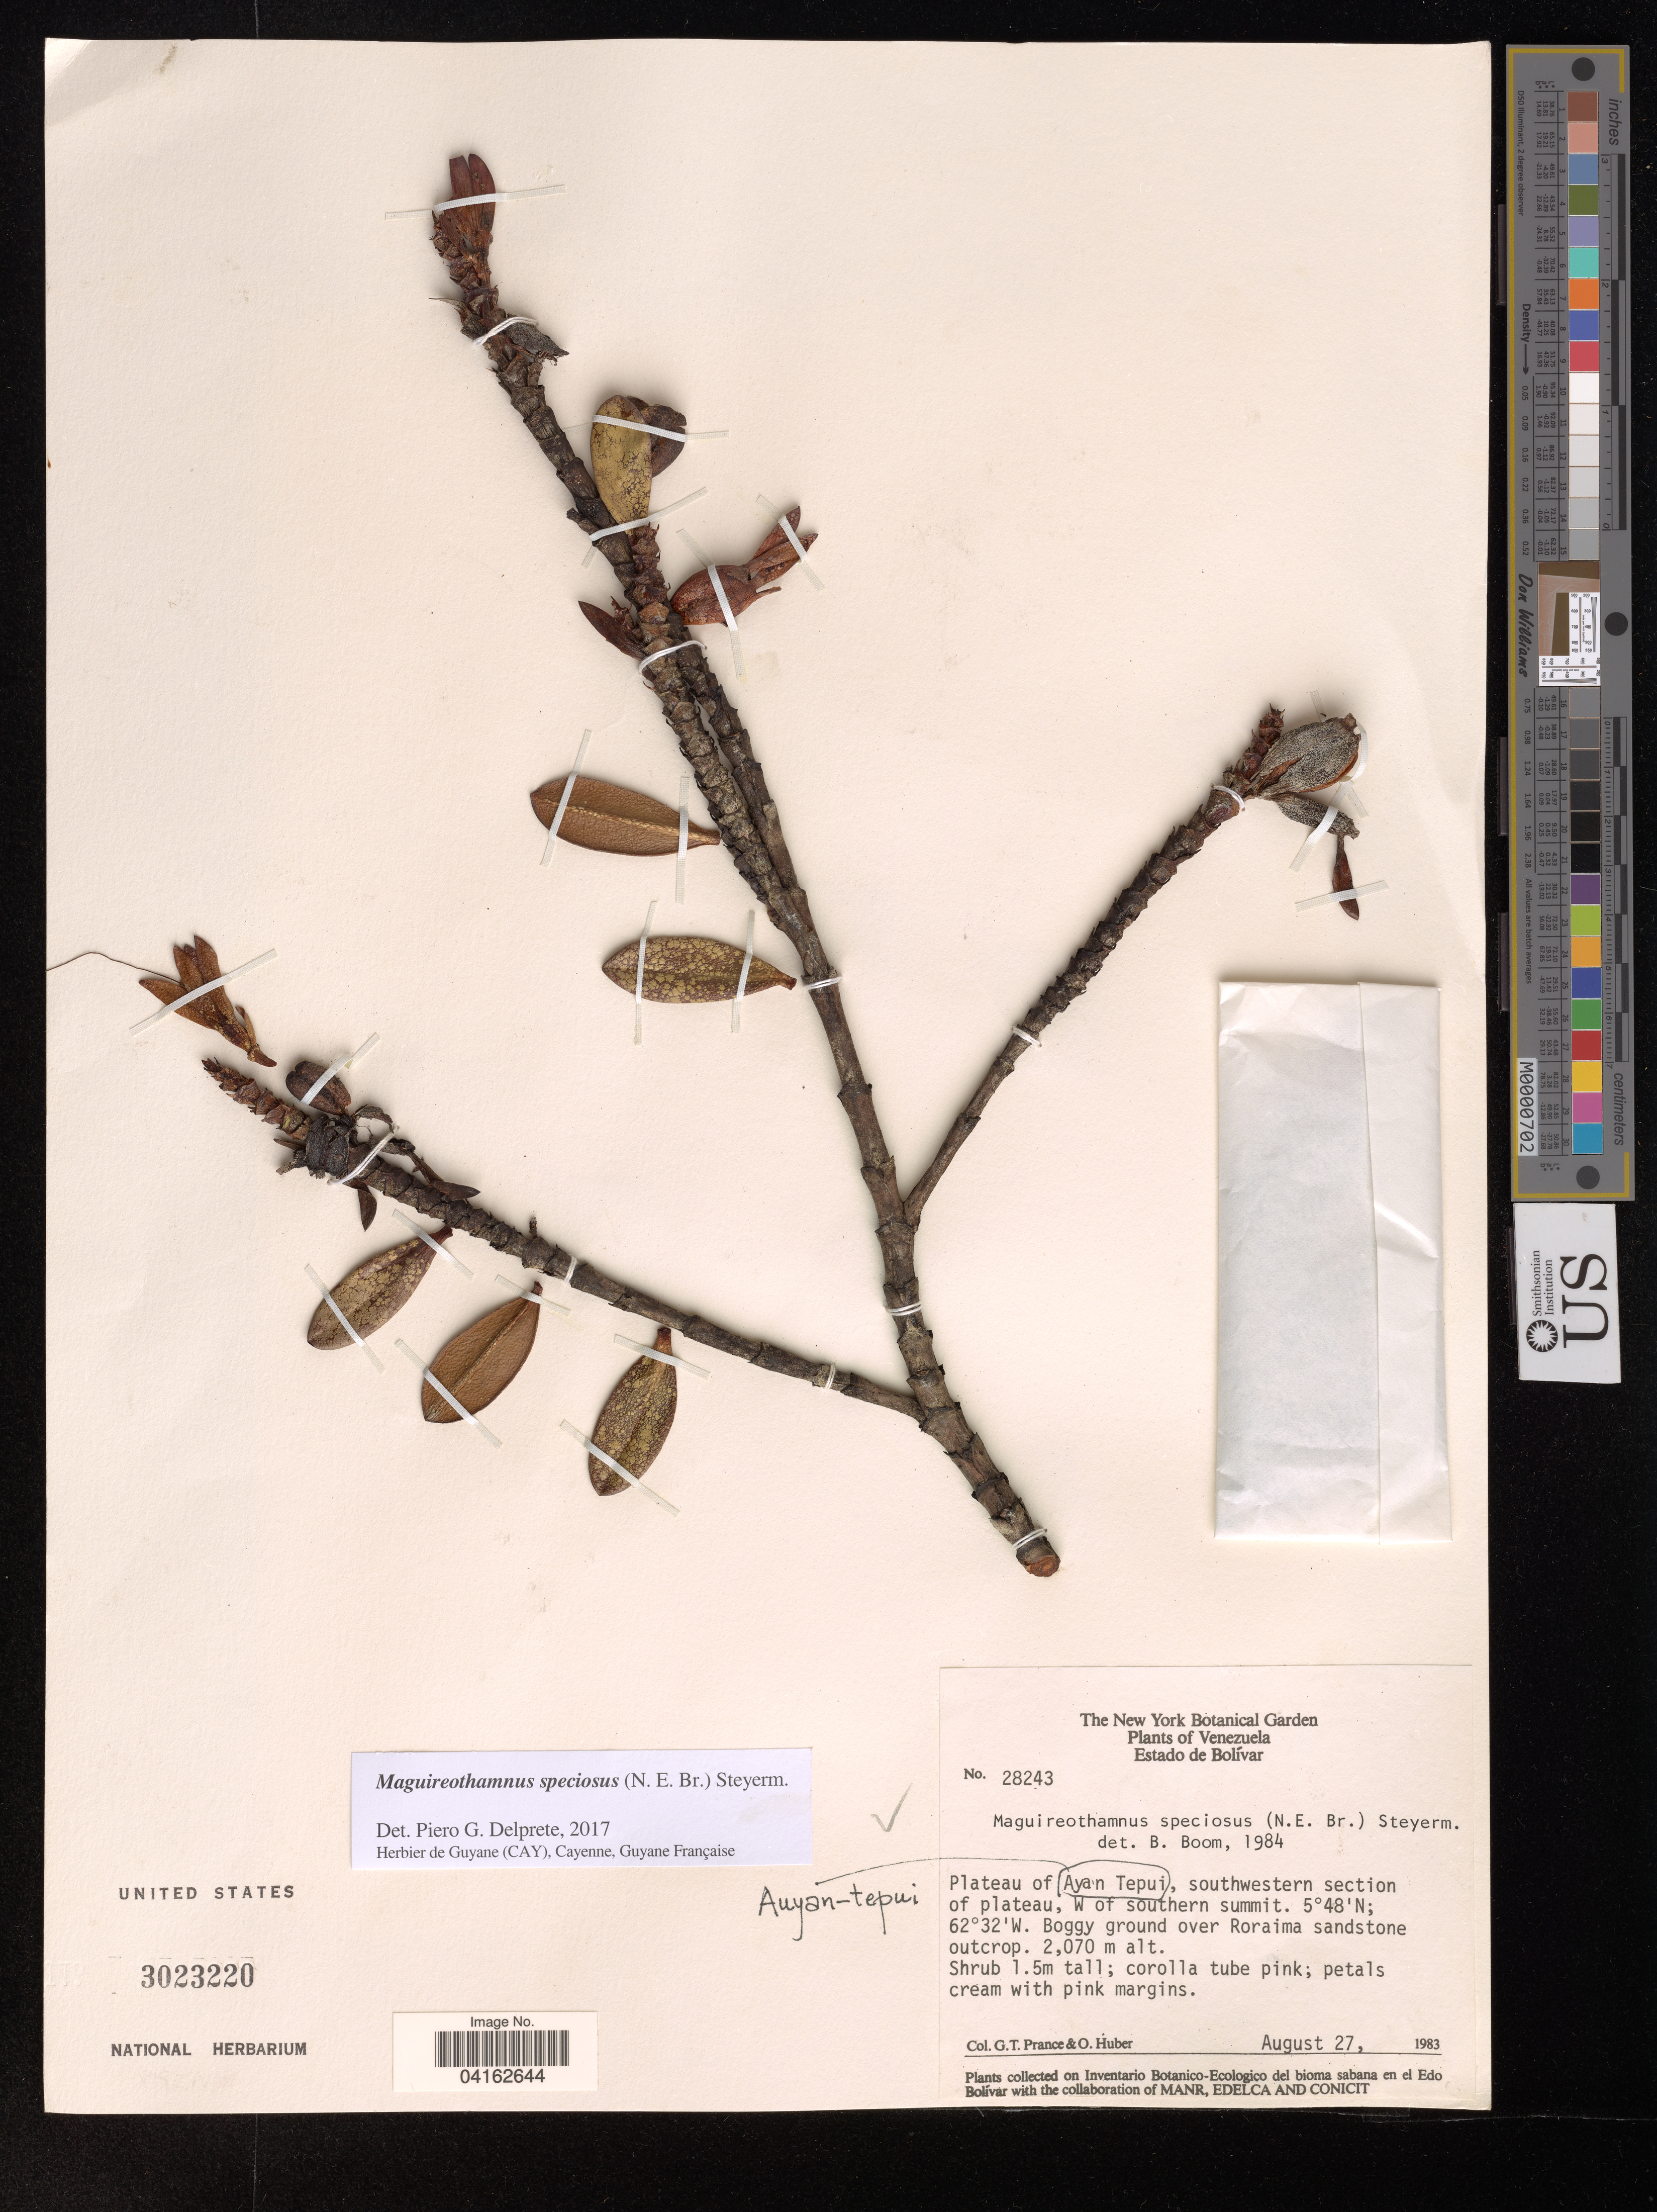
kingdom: Plantae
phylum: Tracheophyta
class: Magnoliopsida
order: Gentianales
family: Rubiaceae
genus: Maguireothamnus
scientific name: Maguireothamnus speciosus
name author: (N.E. Br.) Steyerm.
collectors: G. T. Prance & O. Huber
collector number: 28243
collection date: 1983-08-27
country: Venezuela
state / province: Bolivar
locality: Plateau of Auyan-tepui, southwestern section of plateau, W of southern summit.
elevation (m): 2070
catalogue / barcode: US 3023220